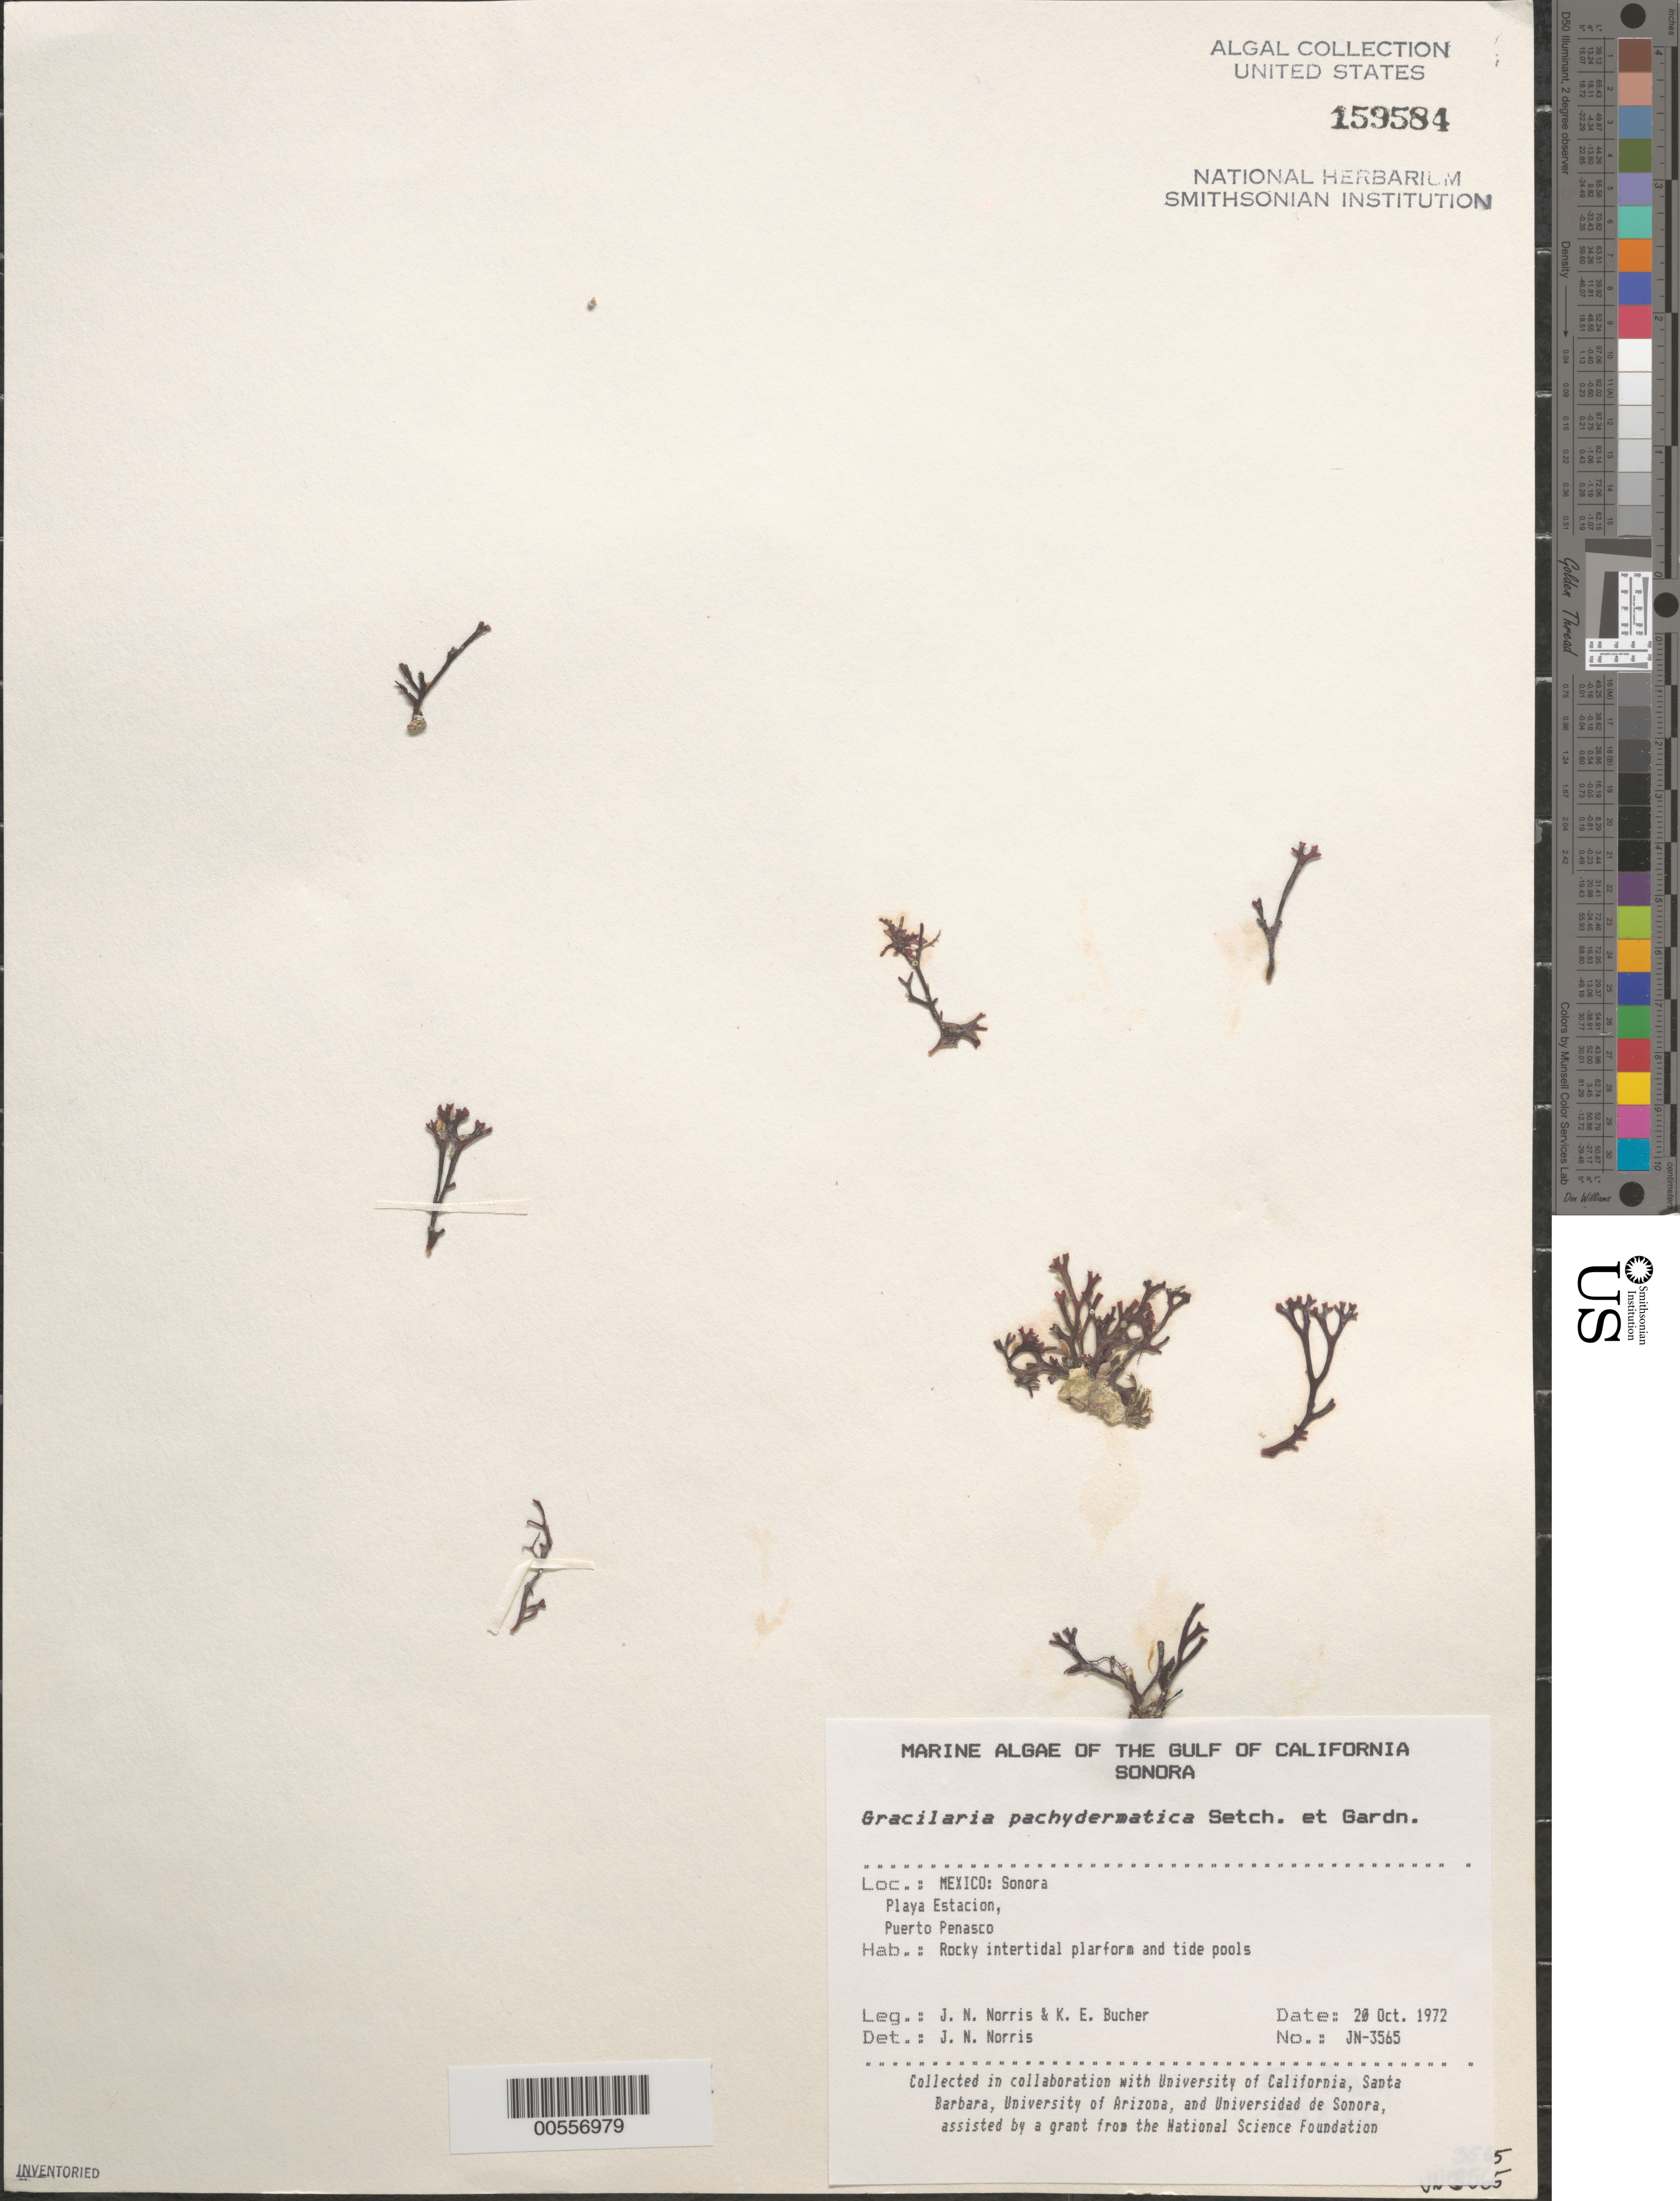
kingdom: Plantae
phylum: Rhodophyta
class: Florideophyceae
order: Gracilariales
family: Gracilariaceae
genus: Gracilaria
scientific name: Gracilaria pachydermatica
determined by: Norris, James N.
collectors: J. N. Norris & K. E. Bucher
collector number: JN-3565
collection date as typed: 20 Oct 1972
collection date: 1972-10-20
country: Mexico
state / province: Sonora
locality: Playa Estacion, Puerto Penasco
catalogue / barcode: US 159584